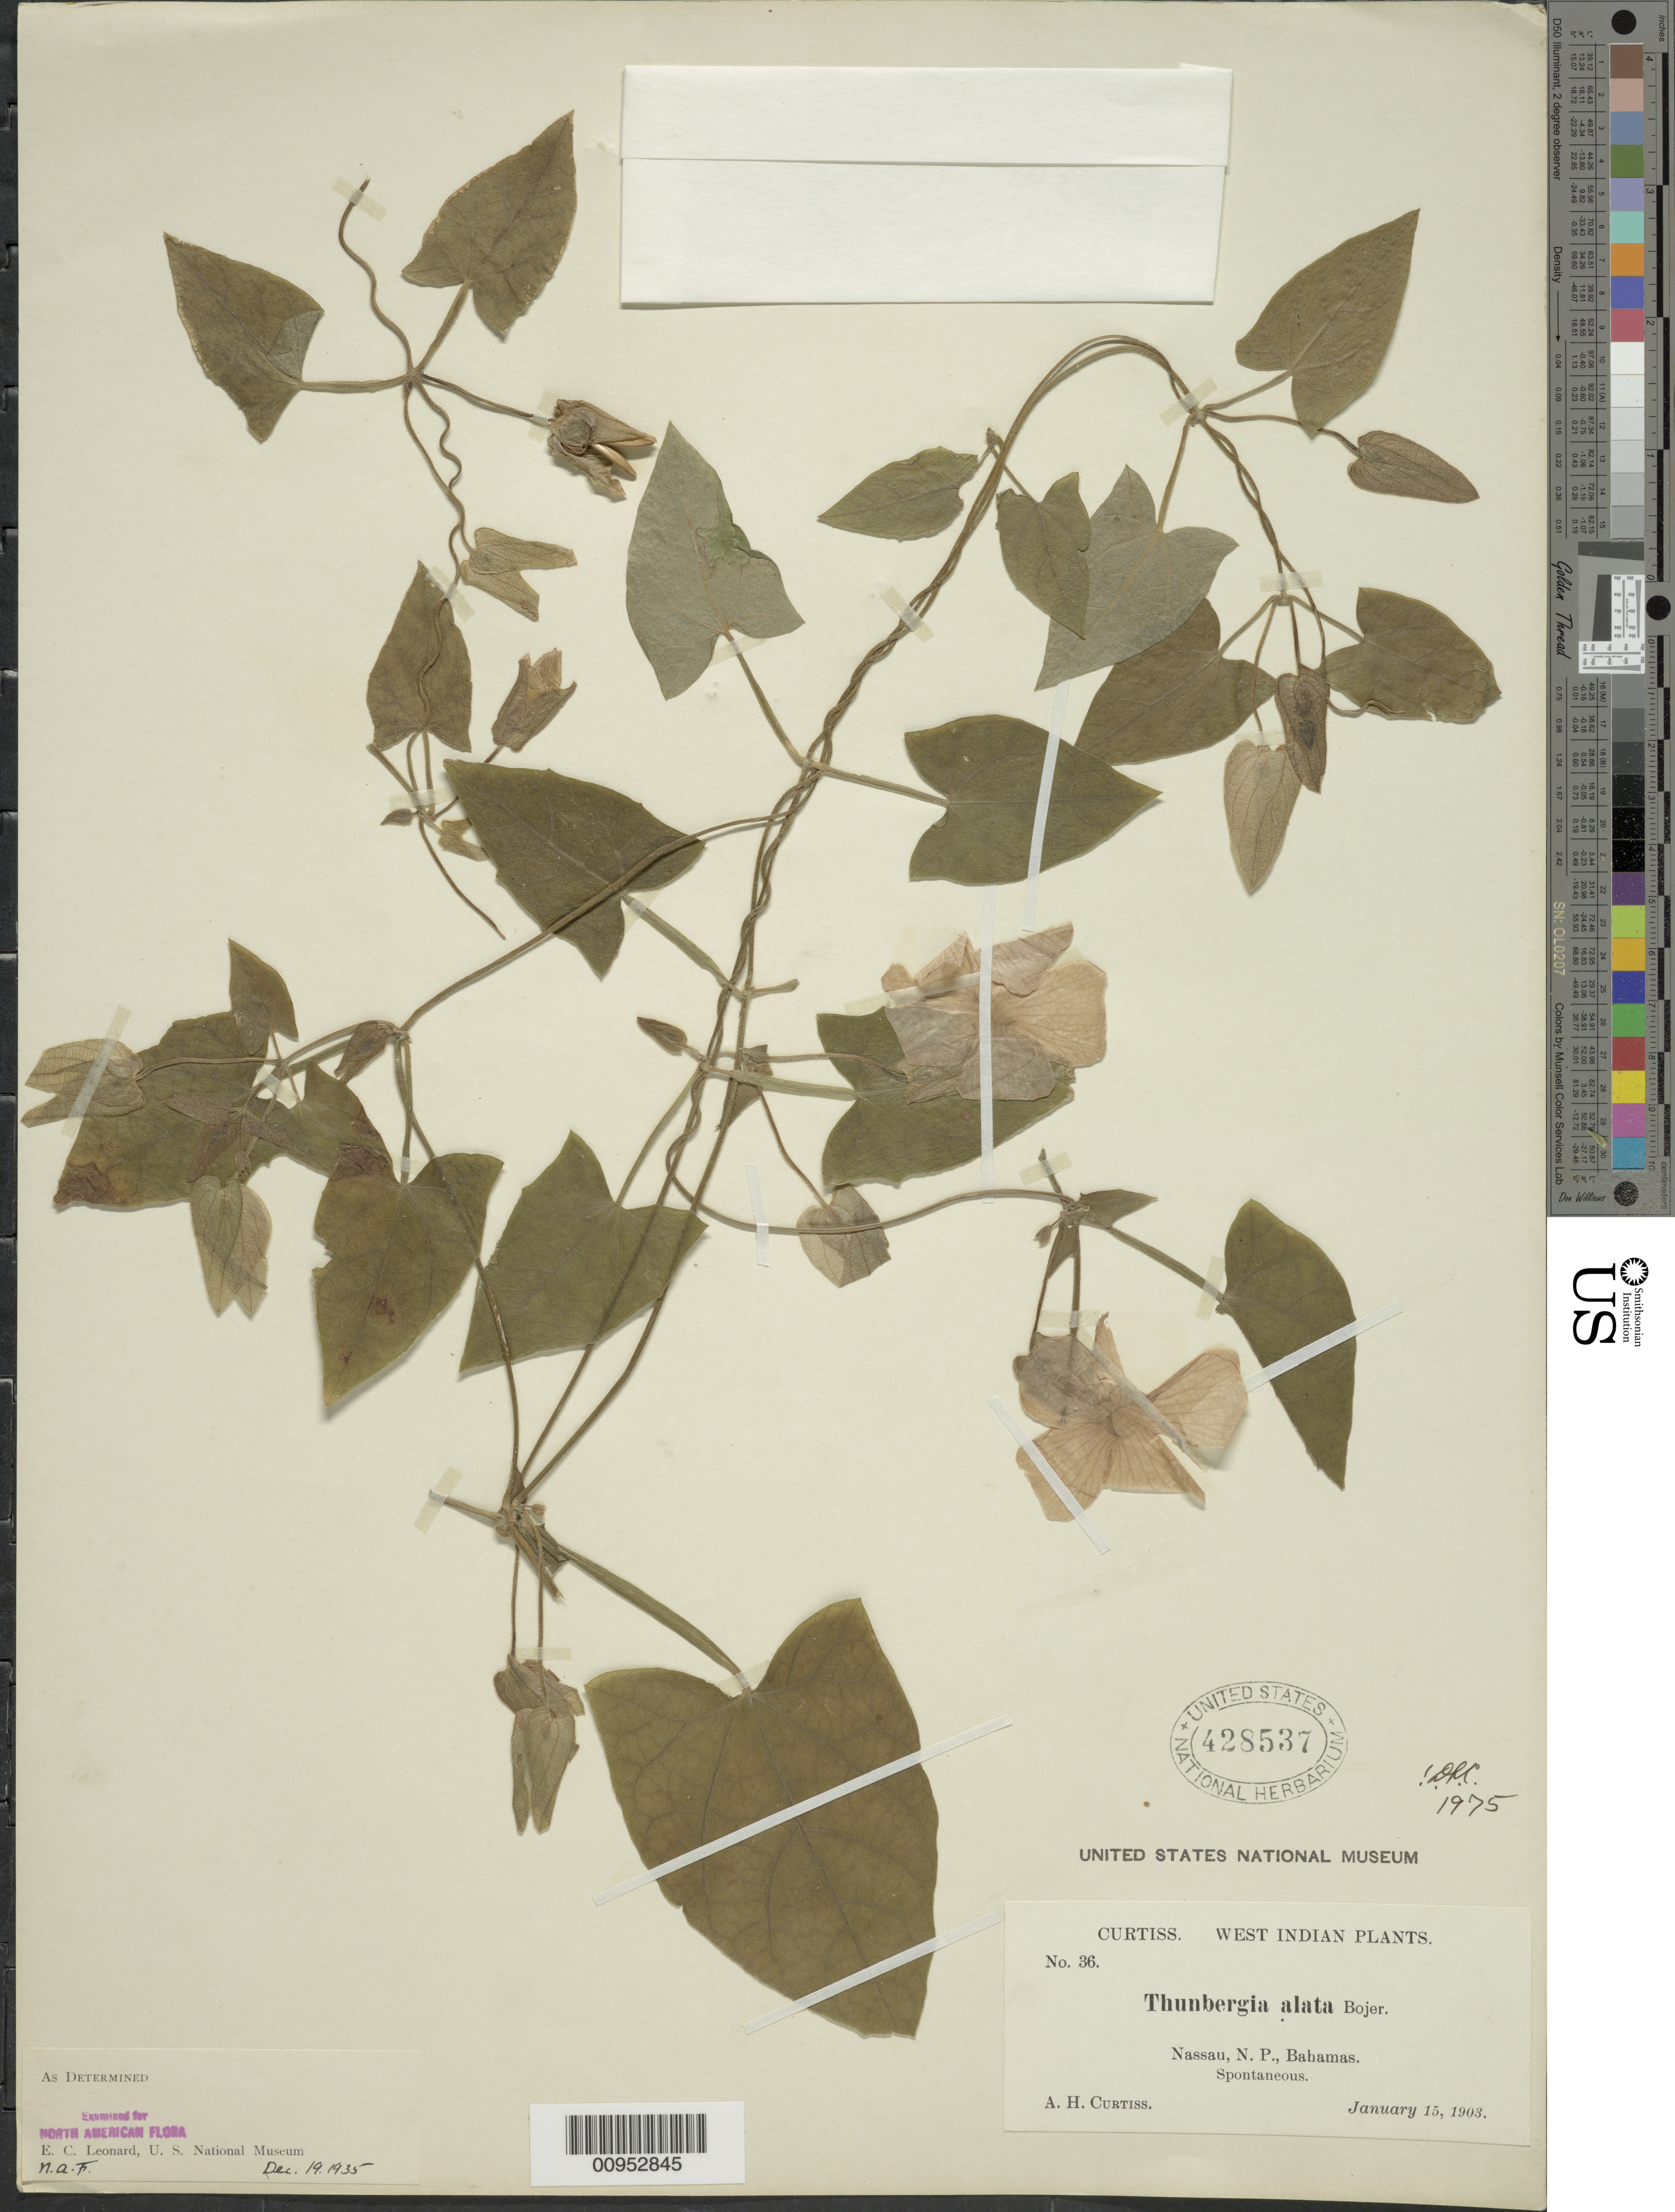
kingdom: Plantae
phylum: Tracheophyta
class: Magnoliopsida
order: Lamiales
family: Acanthaceae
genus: Thunbergia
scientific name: Thunbergia alata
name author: Bojer ex Sims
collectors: A. H. Curtiss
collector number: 36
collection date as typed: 15 Jan 1903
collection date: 1903-01-15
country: Bahamas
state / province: New Providence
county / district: Nassau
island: New Providence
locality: Nassau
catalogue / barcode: US 428537